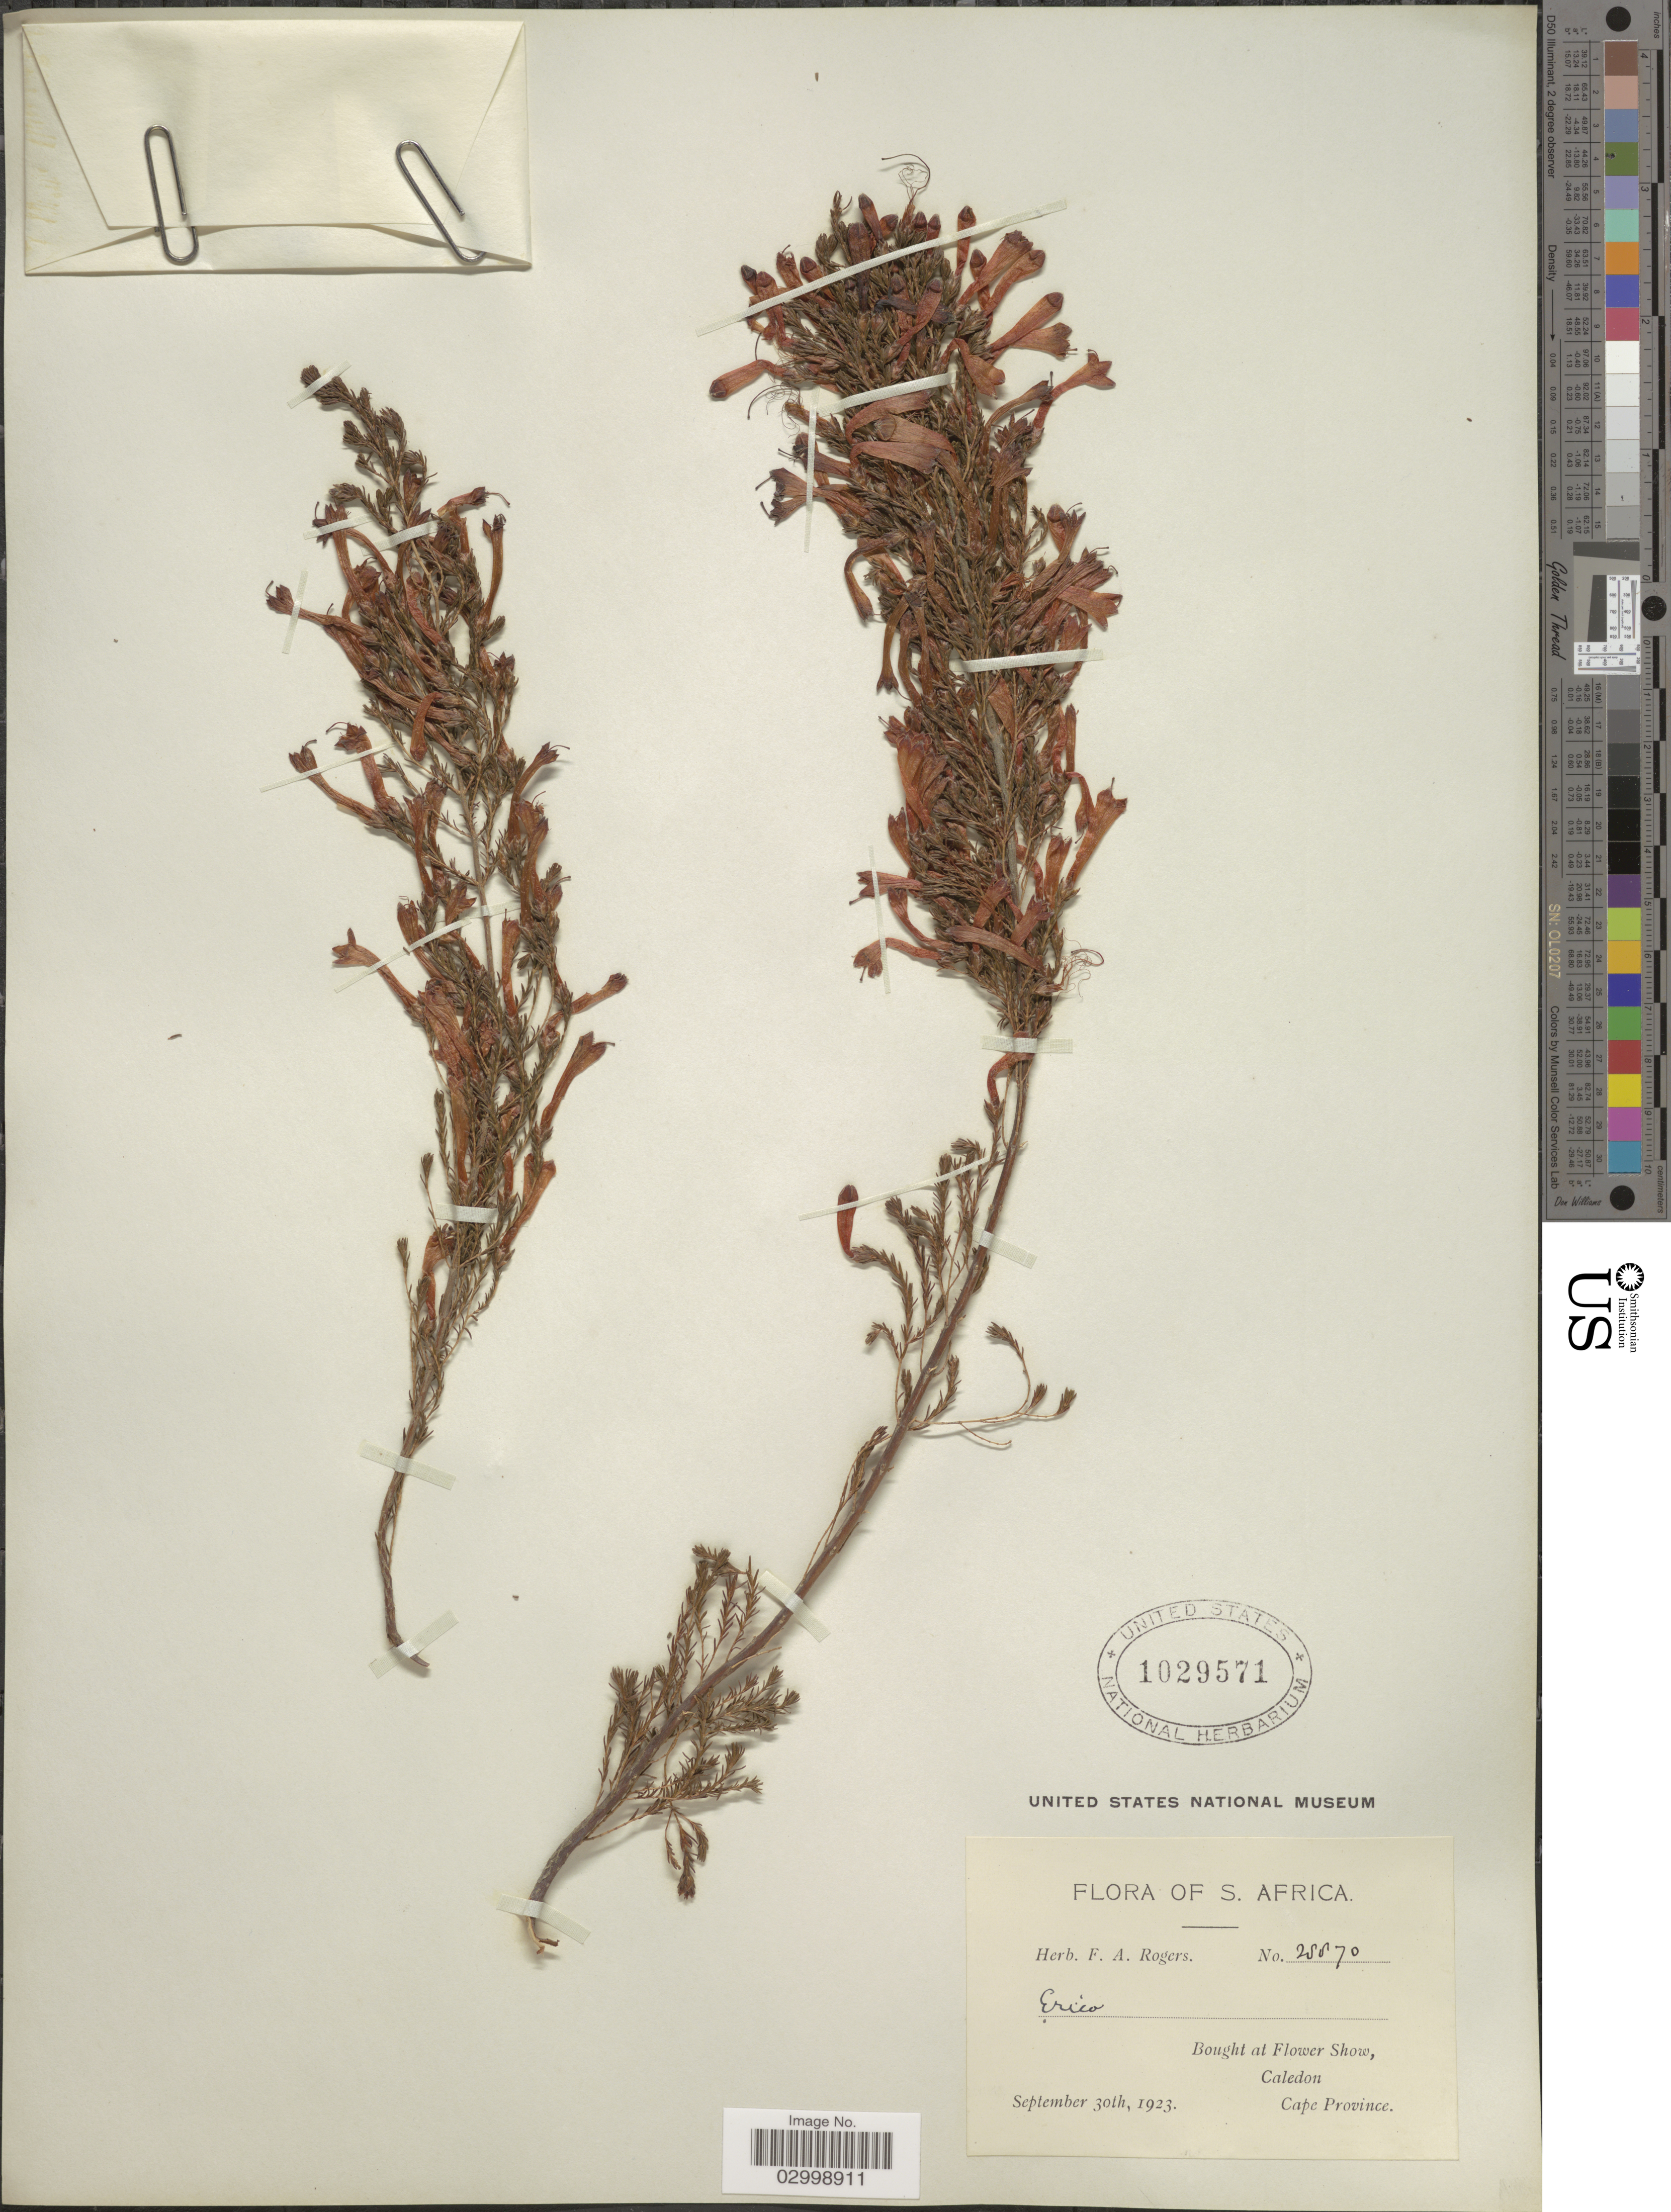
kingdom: Plantae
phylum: Tracheophyta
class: Magnoliopsida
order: Ericales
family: Ericaceae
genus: Erica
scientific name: Erica sp.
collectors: ex herb. F. A. Rogers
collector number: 28870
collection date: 1923-09-30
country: South Africa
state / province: Western Cape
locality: S. Africa, bought at Flower Show, Caledon, Cape Province.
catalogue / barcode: US 1029571